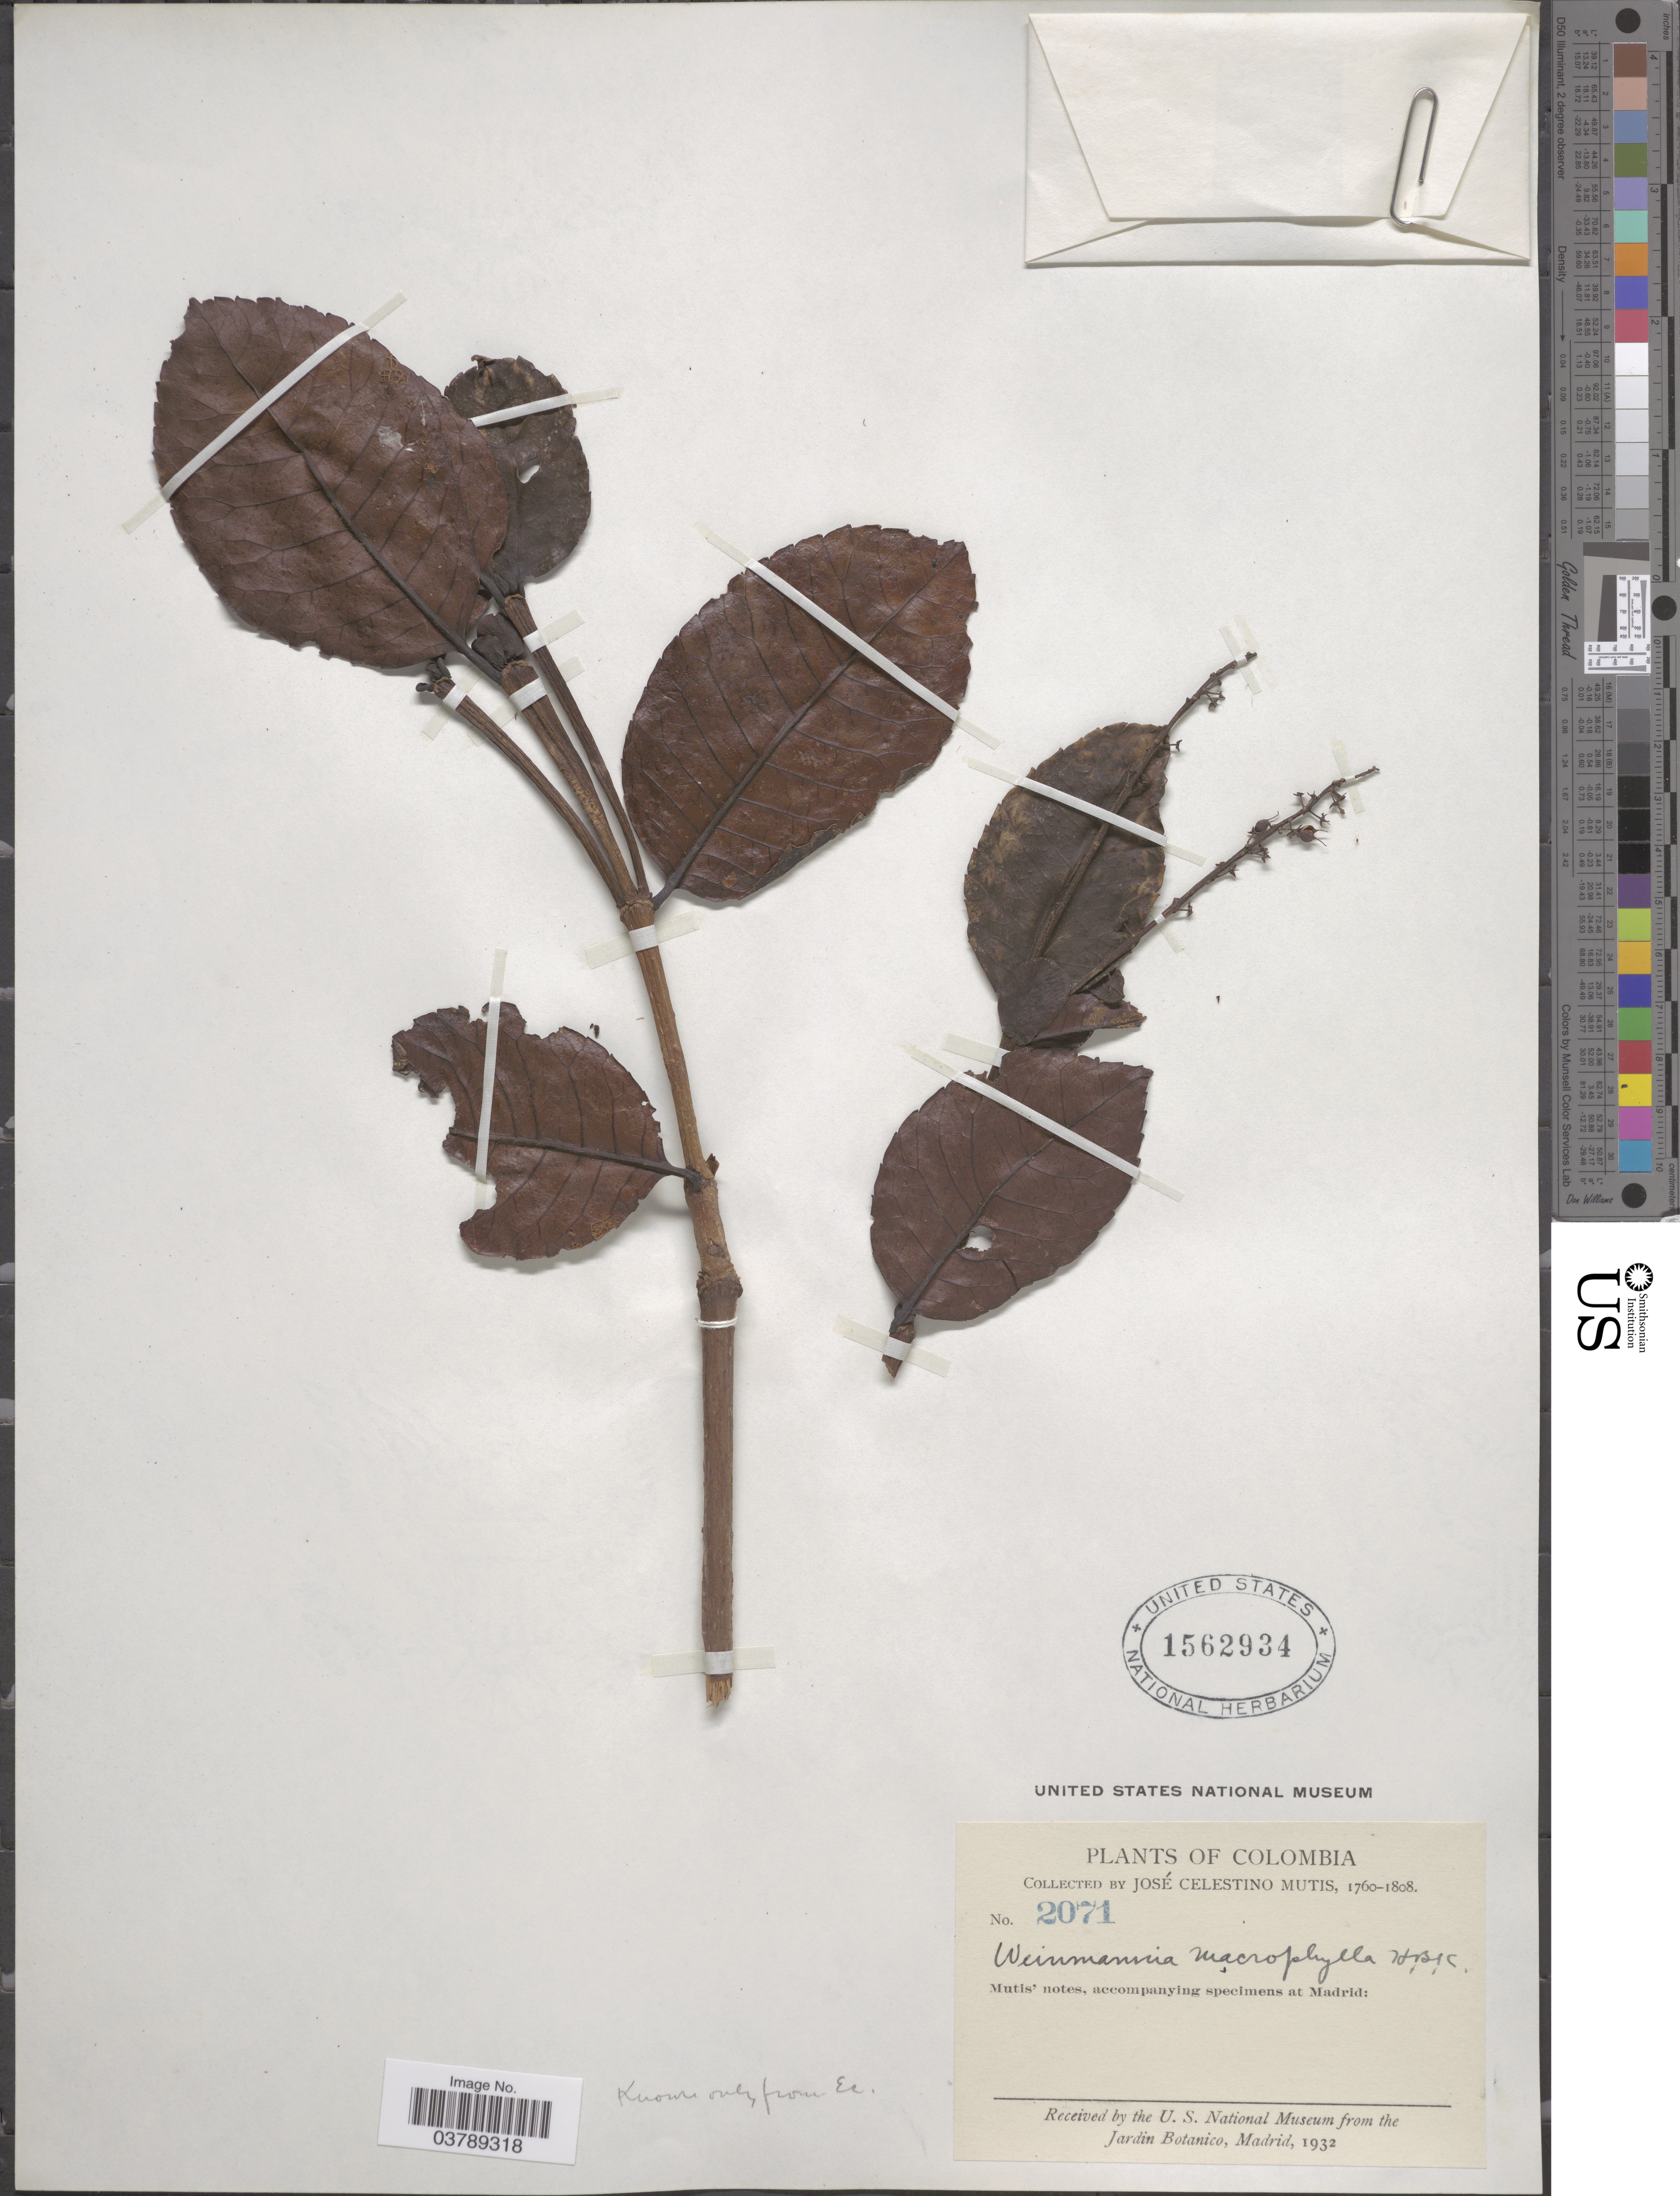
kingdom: Plantae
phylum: Tracheophyta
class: Magnoliopsida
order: Oxalidales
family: Cunoniaceae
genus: Weinmannia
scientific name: Weinmannia macrophylla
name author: Kunth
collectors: J. C. B. Mutis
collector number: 2071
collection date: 1760/1808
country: Colombia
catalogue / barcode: US 1562934